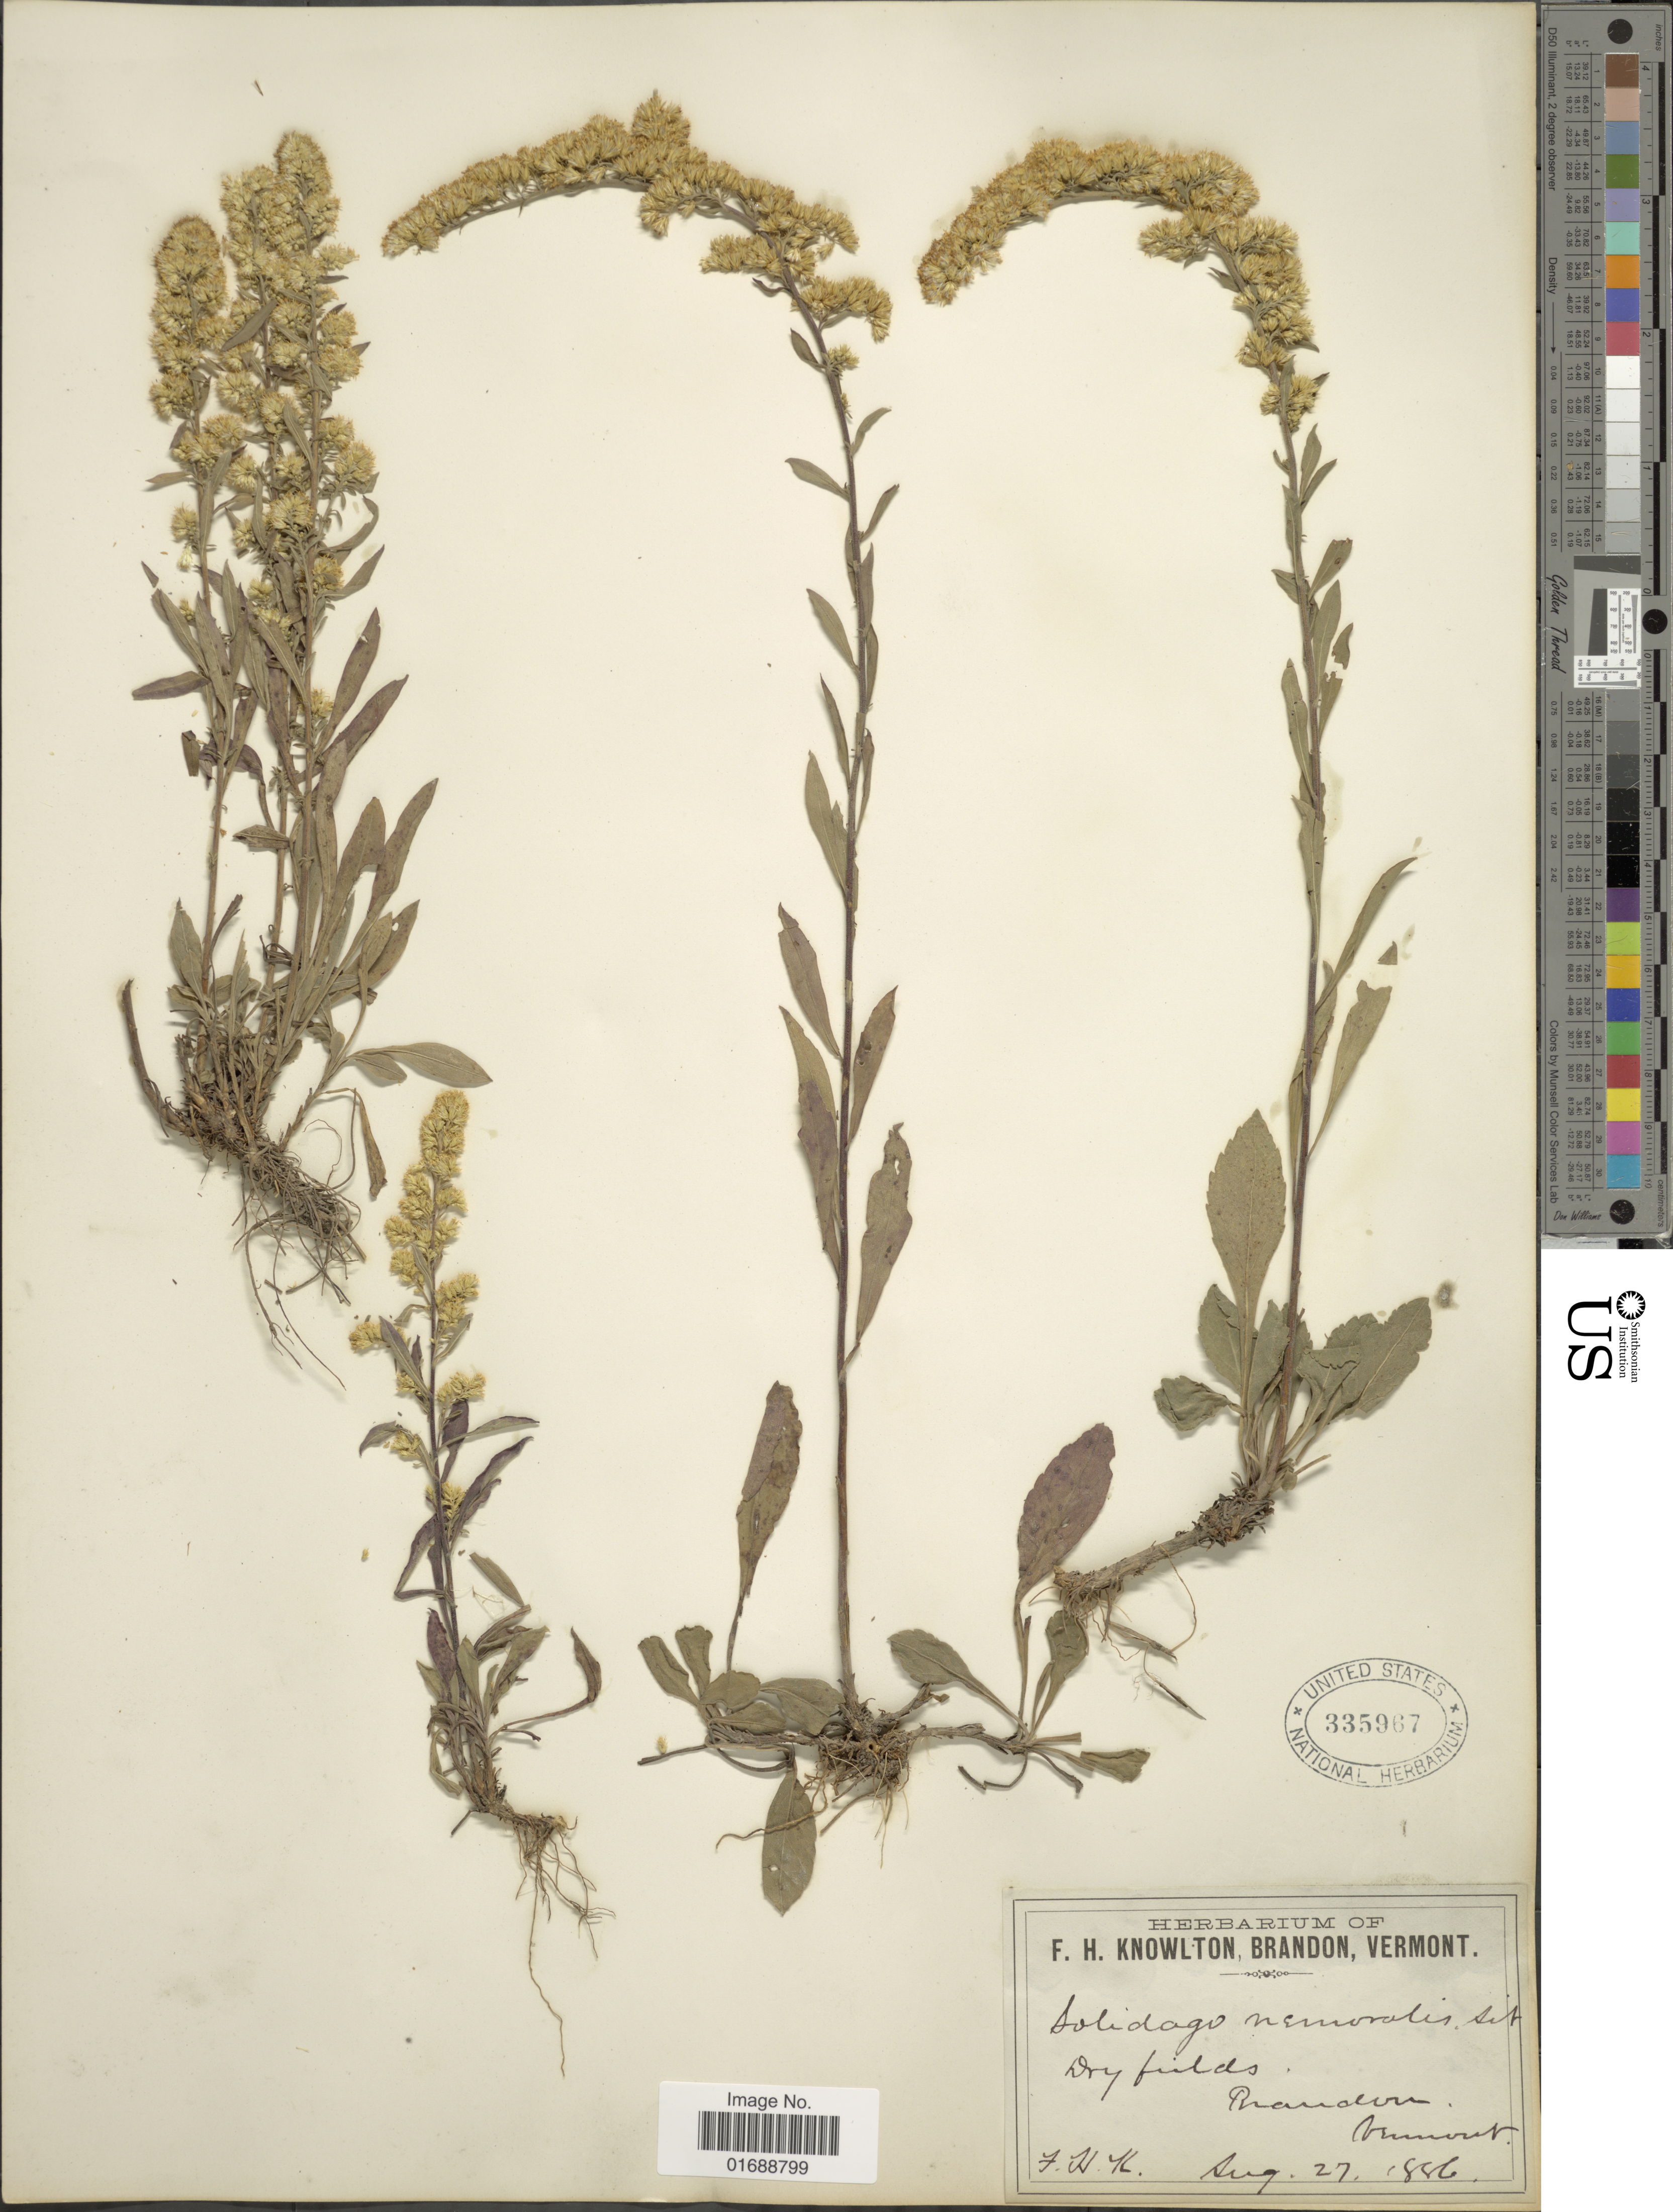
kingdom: Plantae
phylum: Tracheophyta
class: Magnoliopsida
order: Asterales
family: Asteraceae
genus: Solidago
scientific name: Solidago nemoralis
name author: Aiton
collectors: F. H. Knowlton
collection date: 1886-08-27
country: United States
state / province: Vermont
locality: Brandon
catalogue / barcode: US 335967